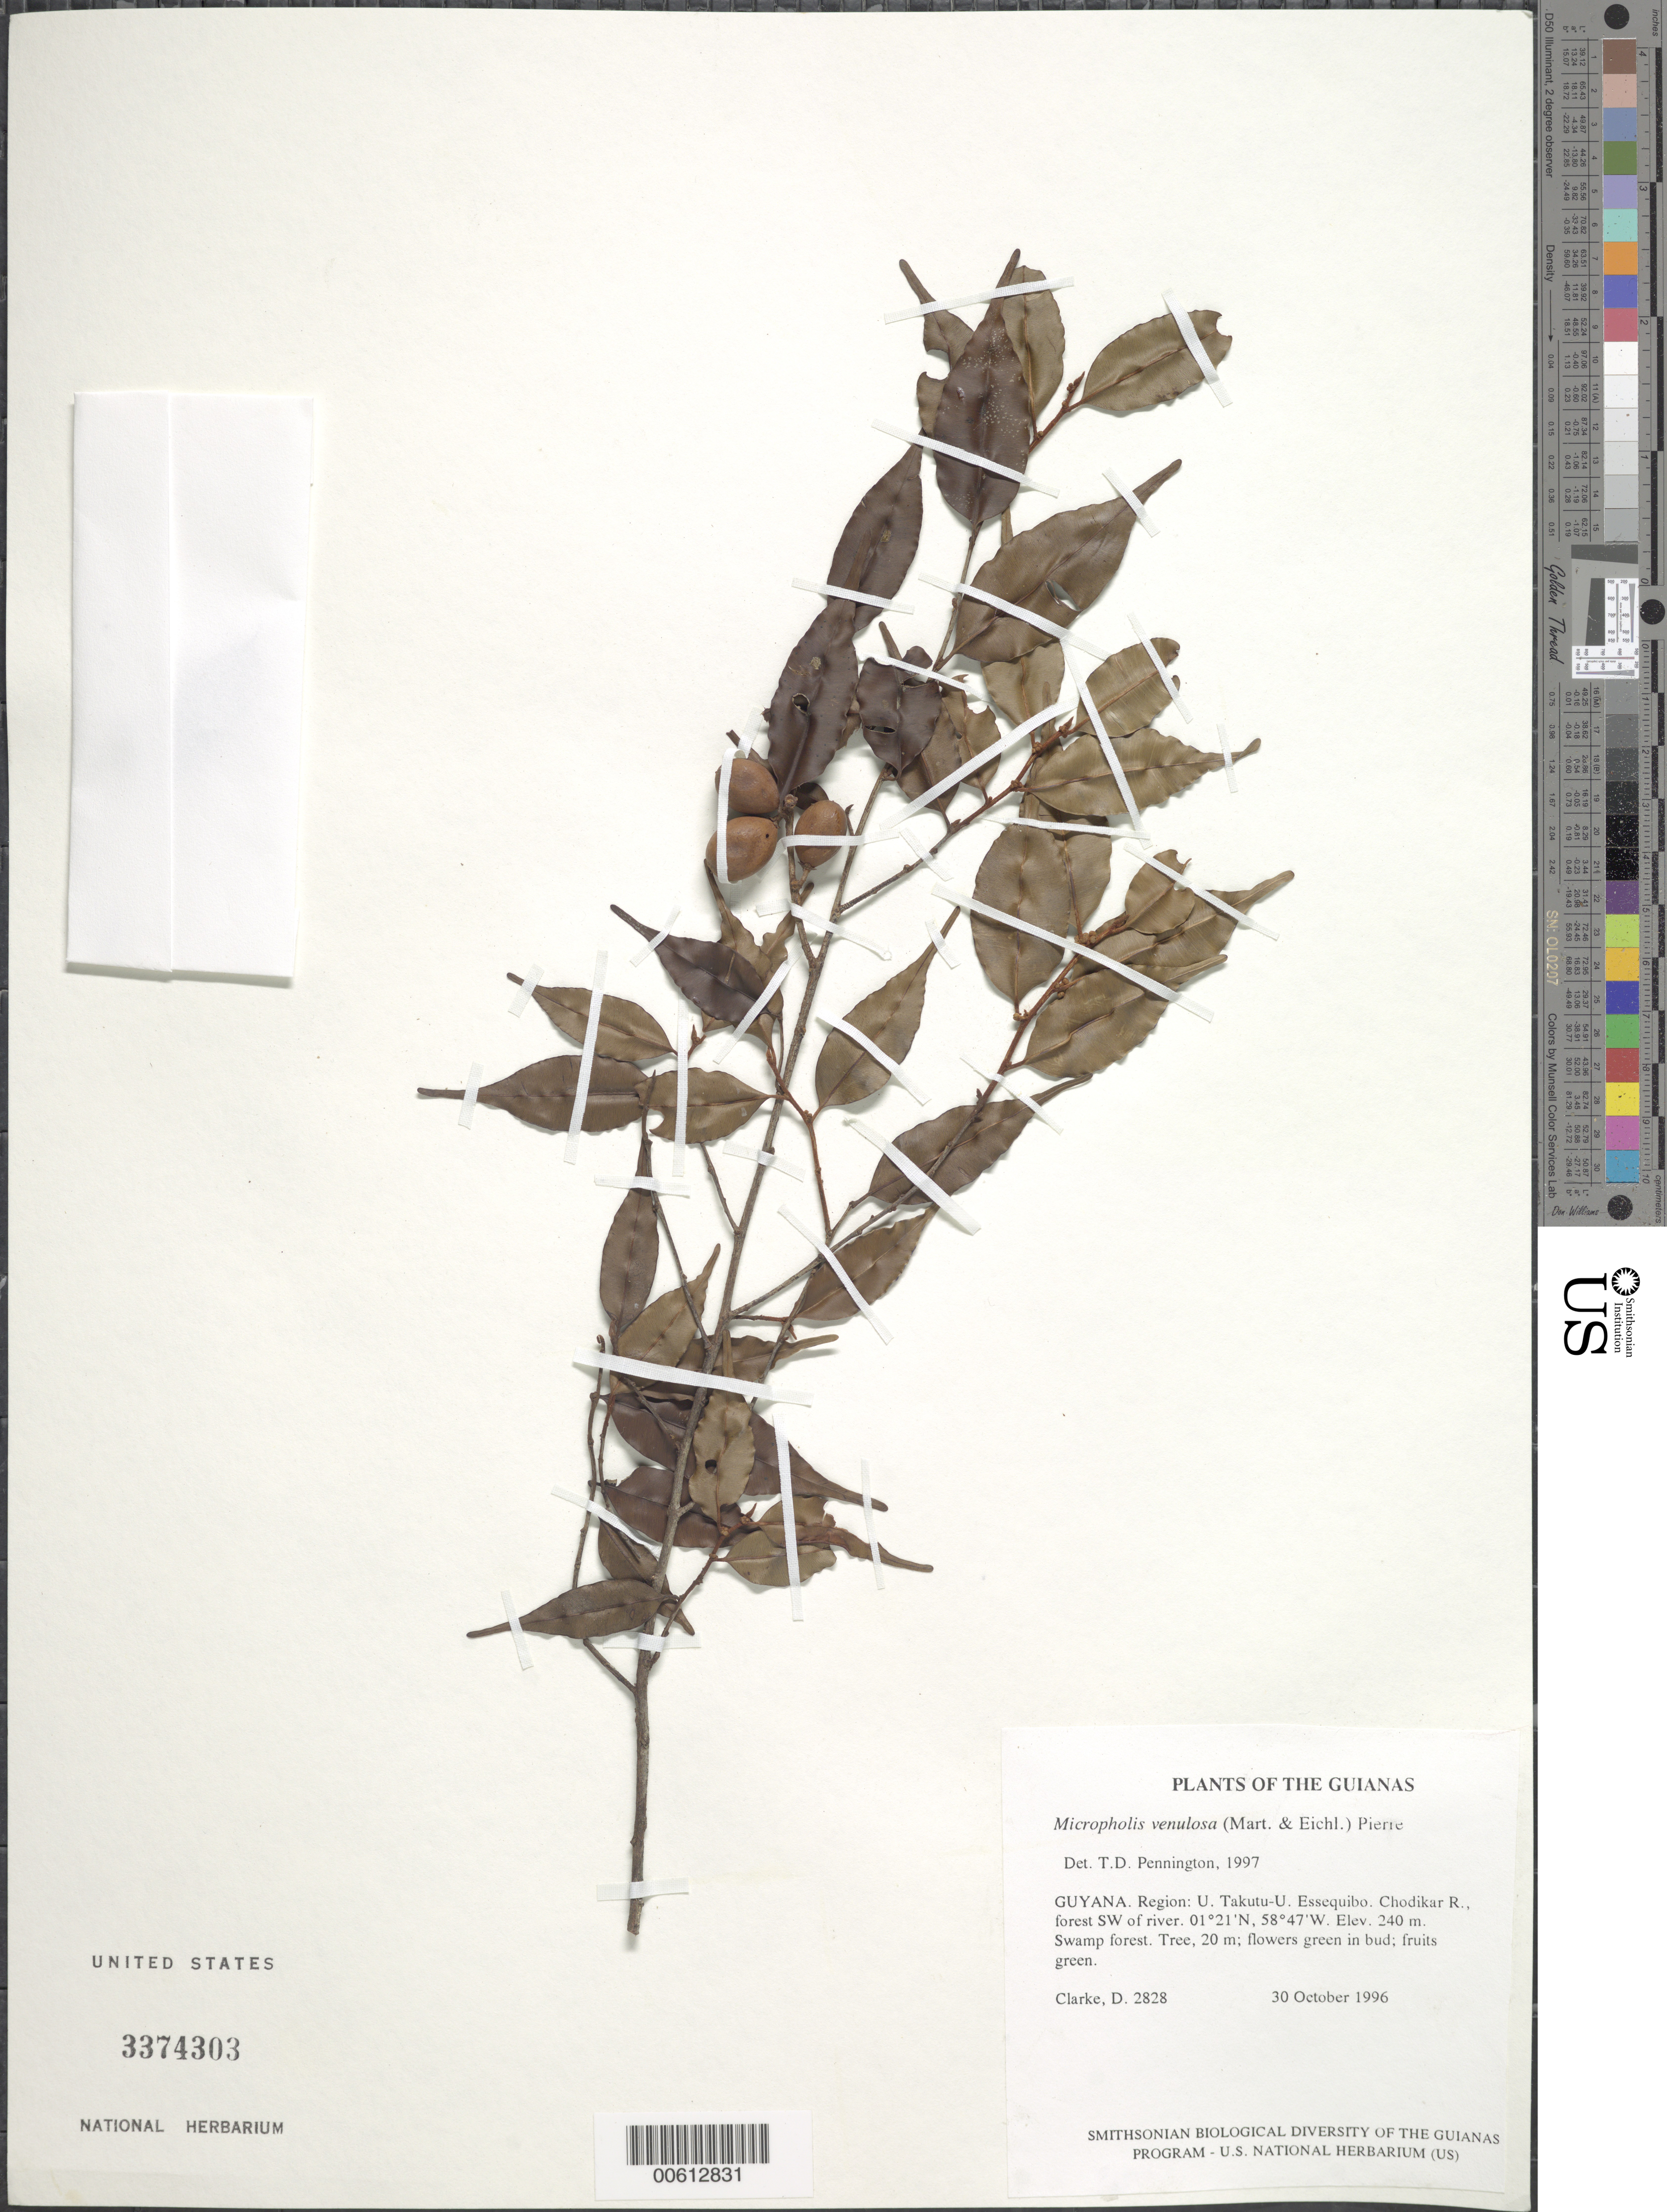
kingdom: Plantae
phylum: Tracheophyta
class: Magnoliopsida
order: Ericales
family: Sapotaceae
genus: Micropholis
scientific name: Micropholis venulosa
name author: (Mart. & Eichler) Pierre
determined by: Pennington, T. D., (K)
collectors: H. D. Clarke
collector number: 2828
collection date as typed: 30 October 1996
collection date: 1996-10-30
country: Guyana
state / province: U. Takutu-U. Essequibo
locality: Chodikar R., forest SW of river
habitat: Swamp forest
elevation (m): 240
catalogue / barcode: US 3374303